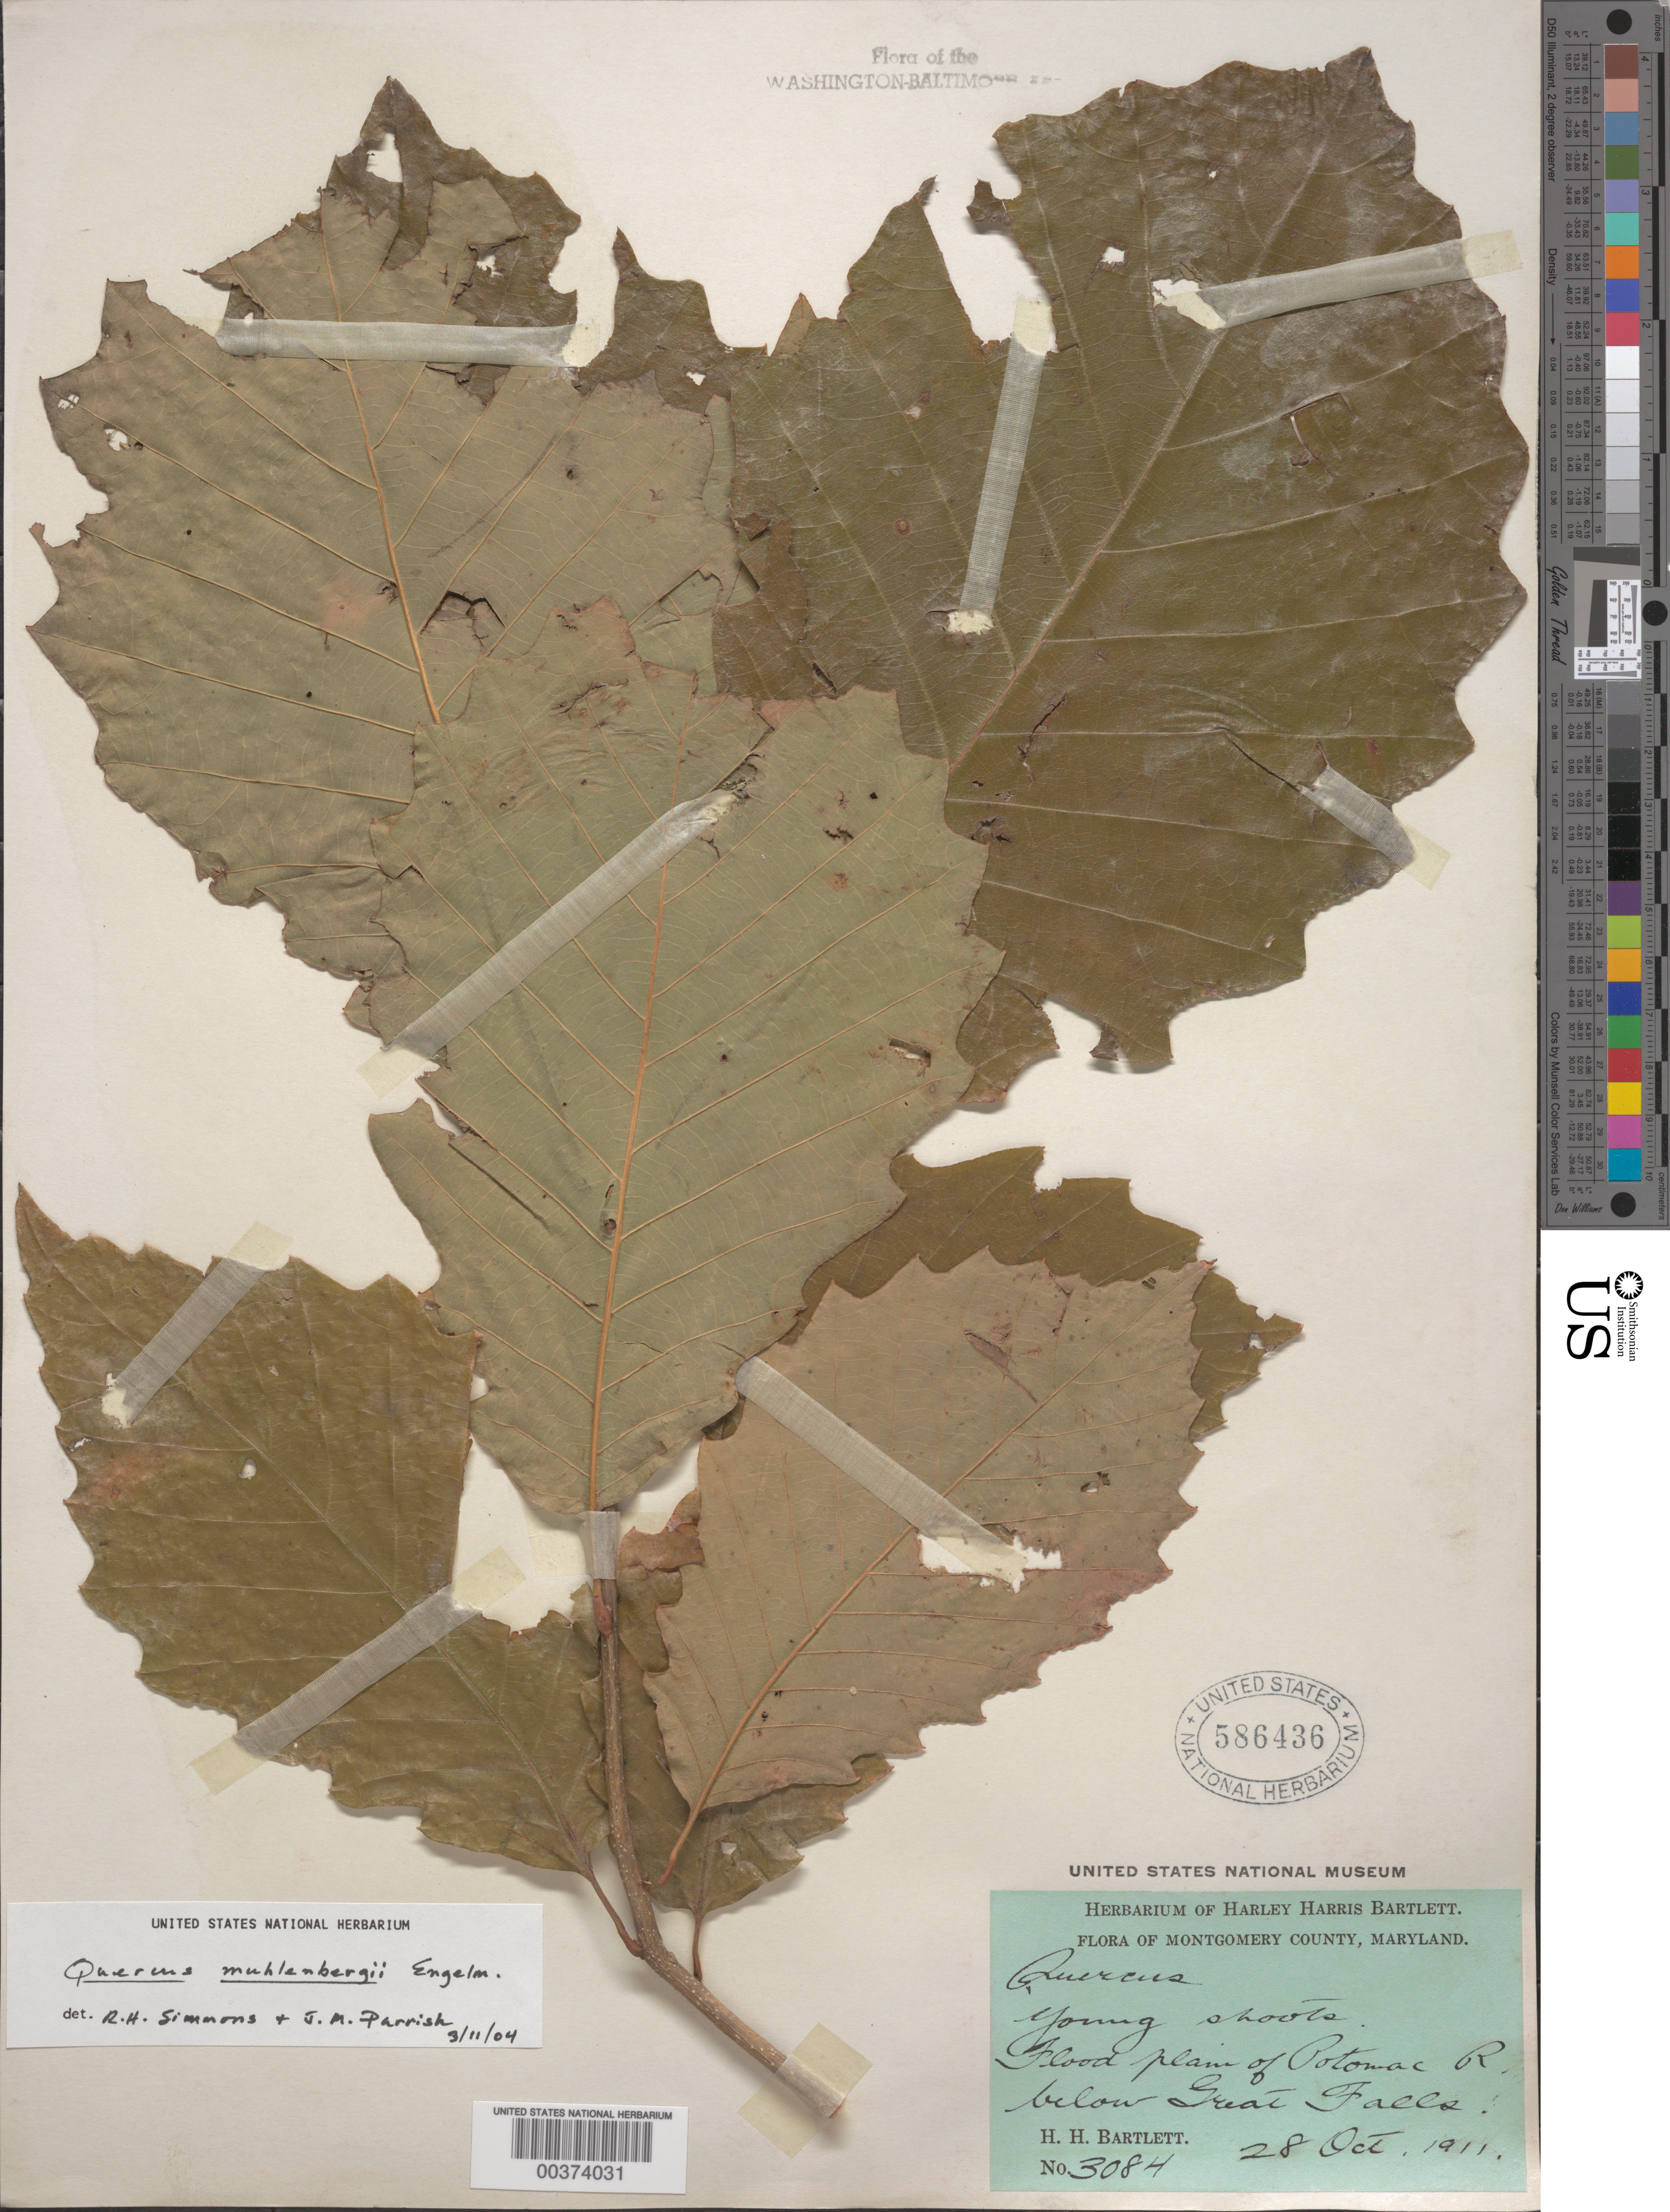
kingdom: Plantae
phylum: Tracheophyta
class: Magnoliopsida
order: Fagales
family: Fagaceae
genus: Quercus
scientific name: Quercus sp.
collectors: H. H. Bartlett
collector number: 3084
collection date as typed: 28 Oct 1911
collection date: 1911-10-28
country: United States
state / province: Maryland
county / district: Montgomery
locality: Potomac River, below Great Falls C. & O. Canal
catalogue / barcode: US 586436